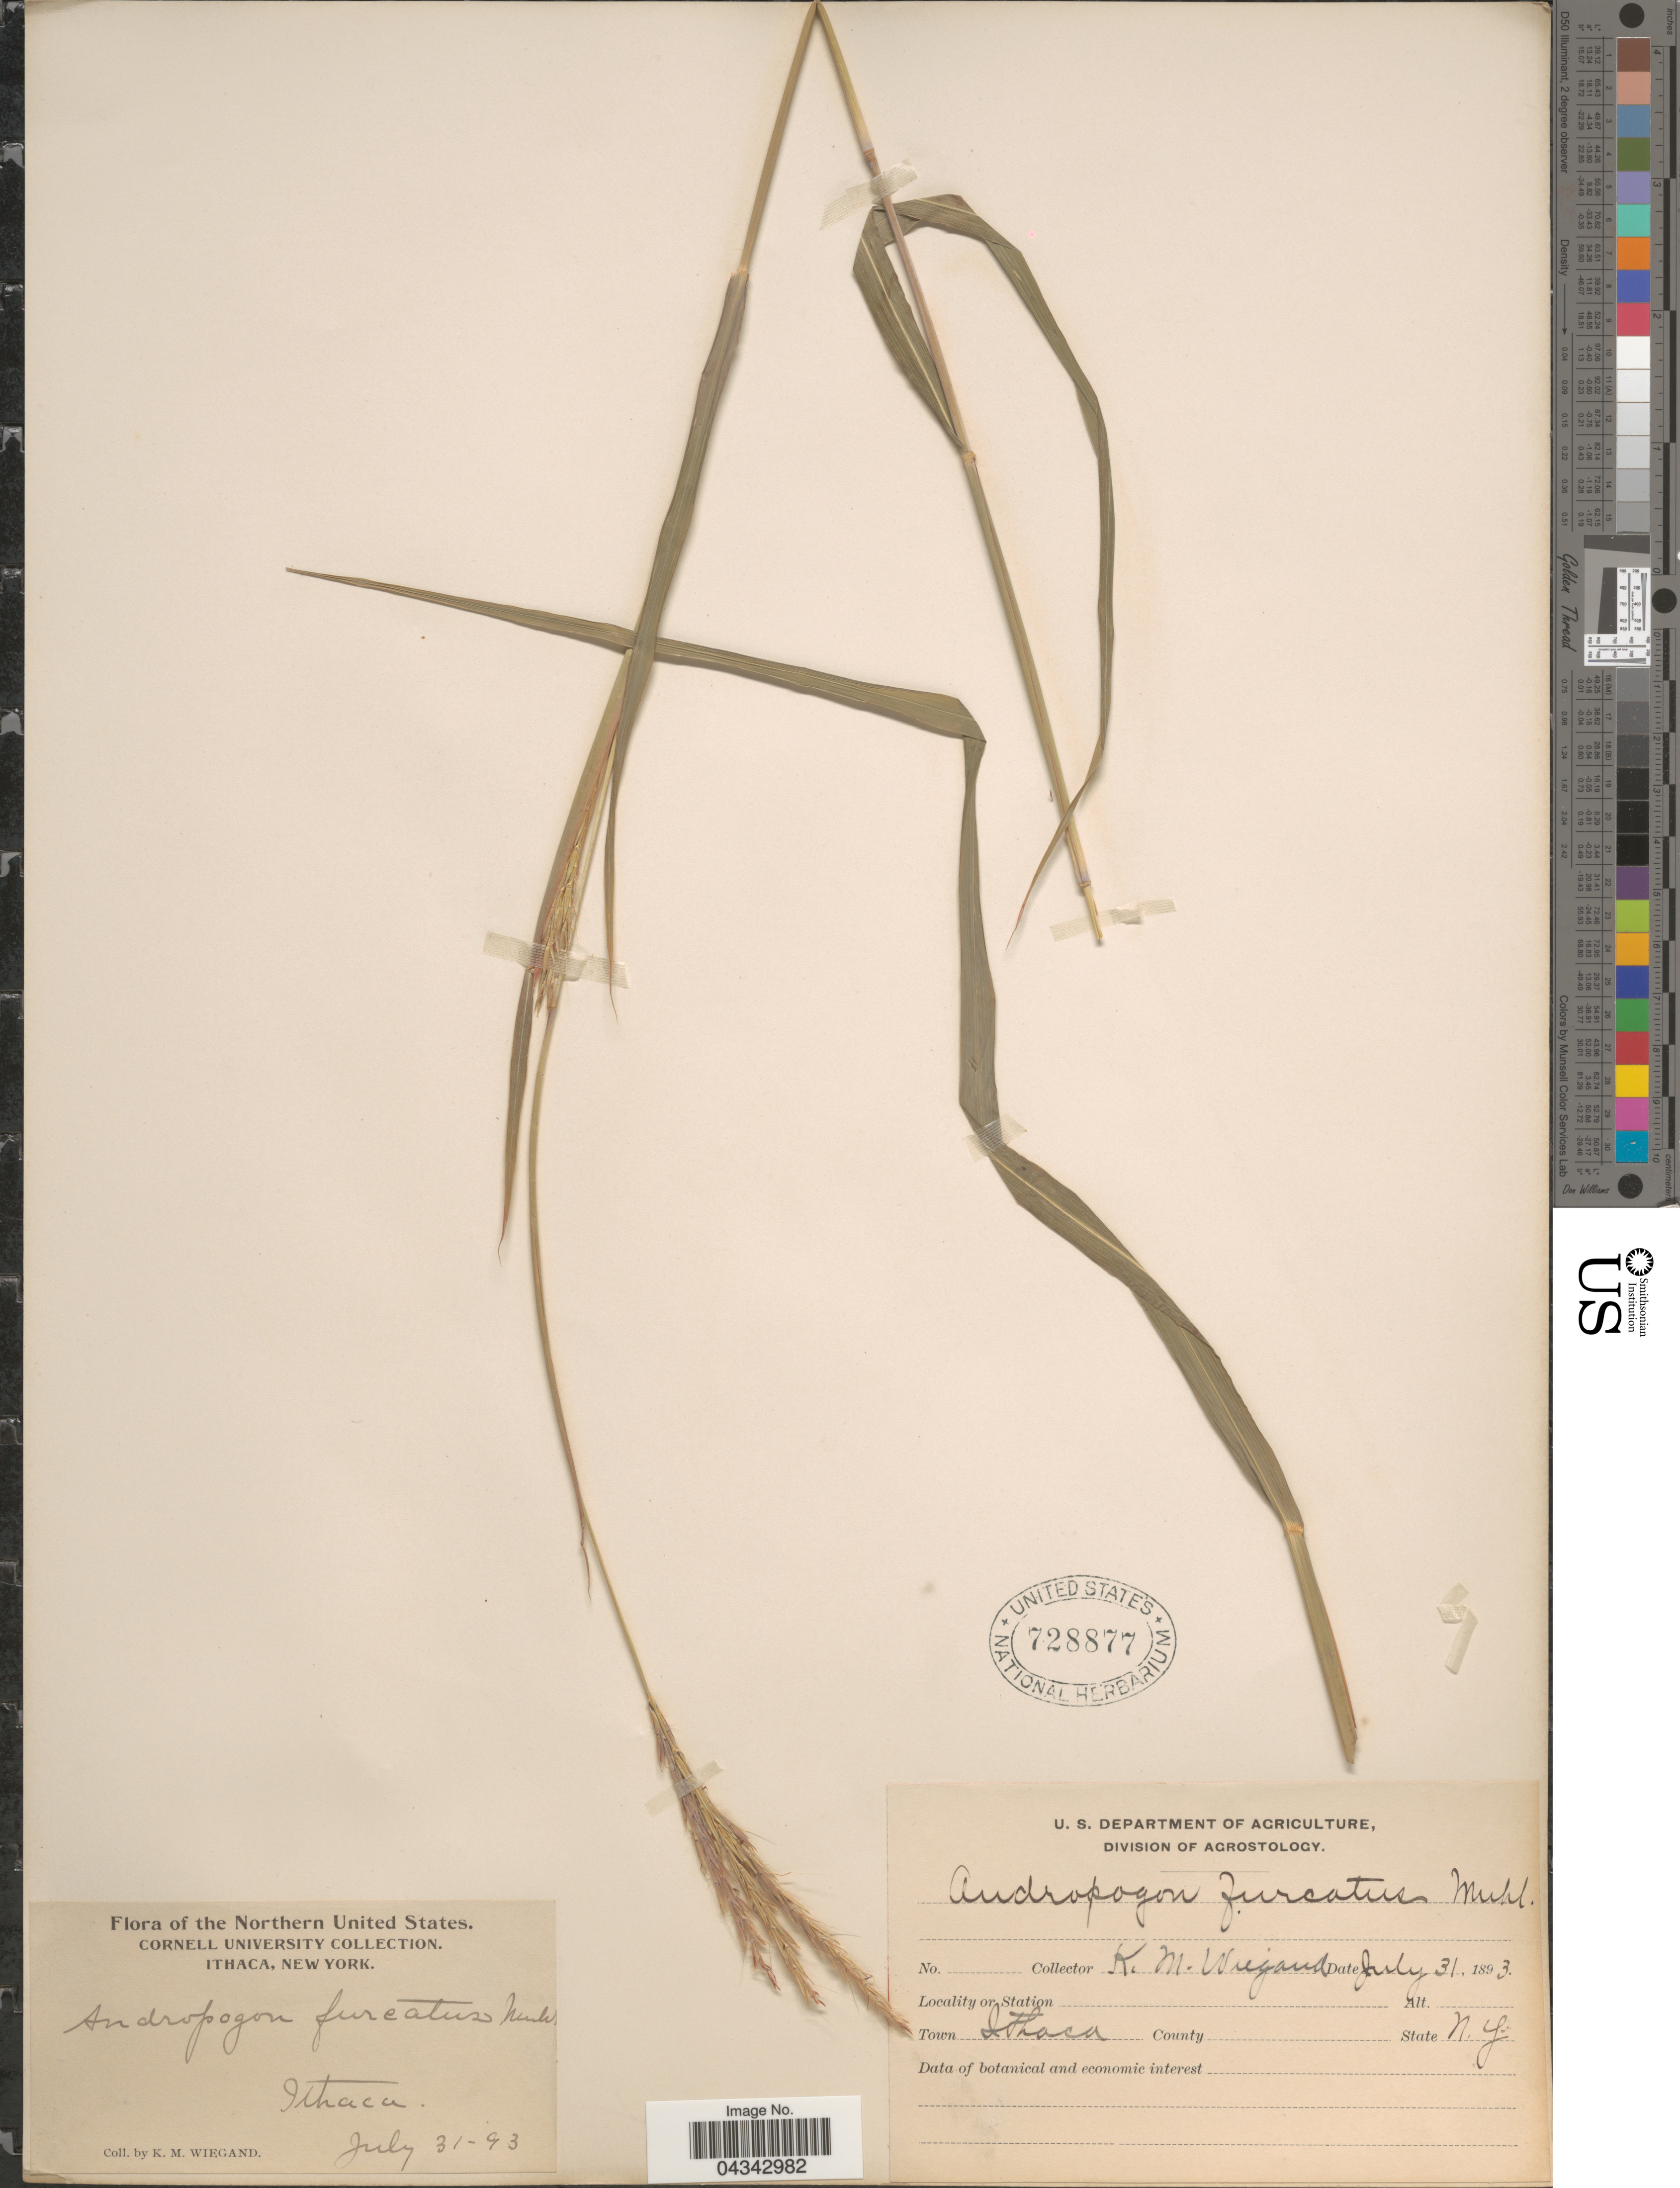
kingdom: Plantae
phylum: Tracheophyta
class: Liliopsida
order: Poales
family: Poaceae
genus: Andropogon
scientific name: Andropogon gerardii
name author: Vitman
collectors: K. M. Wiegand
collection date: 1893-07-31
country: United States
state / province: New York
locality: Northern United States. Ithaca.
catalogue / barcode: US 728877